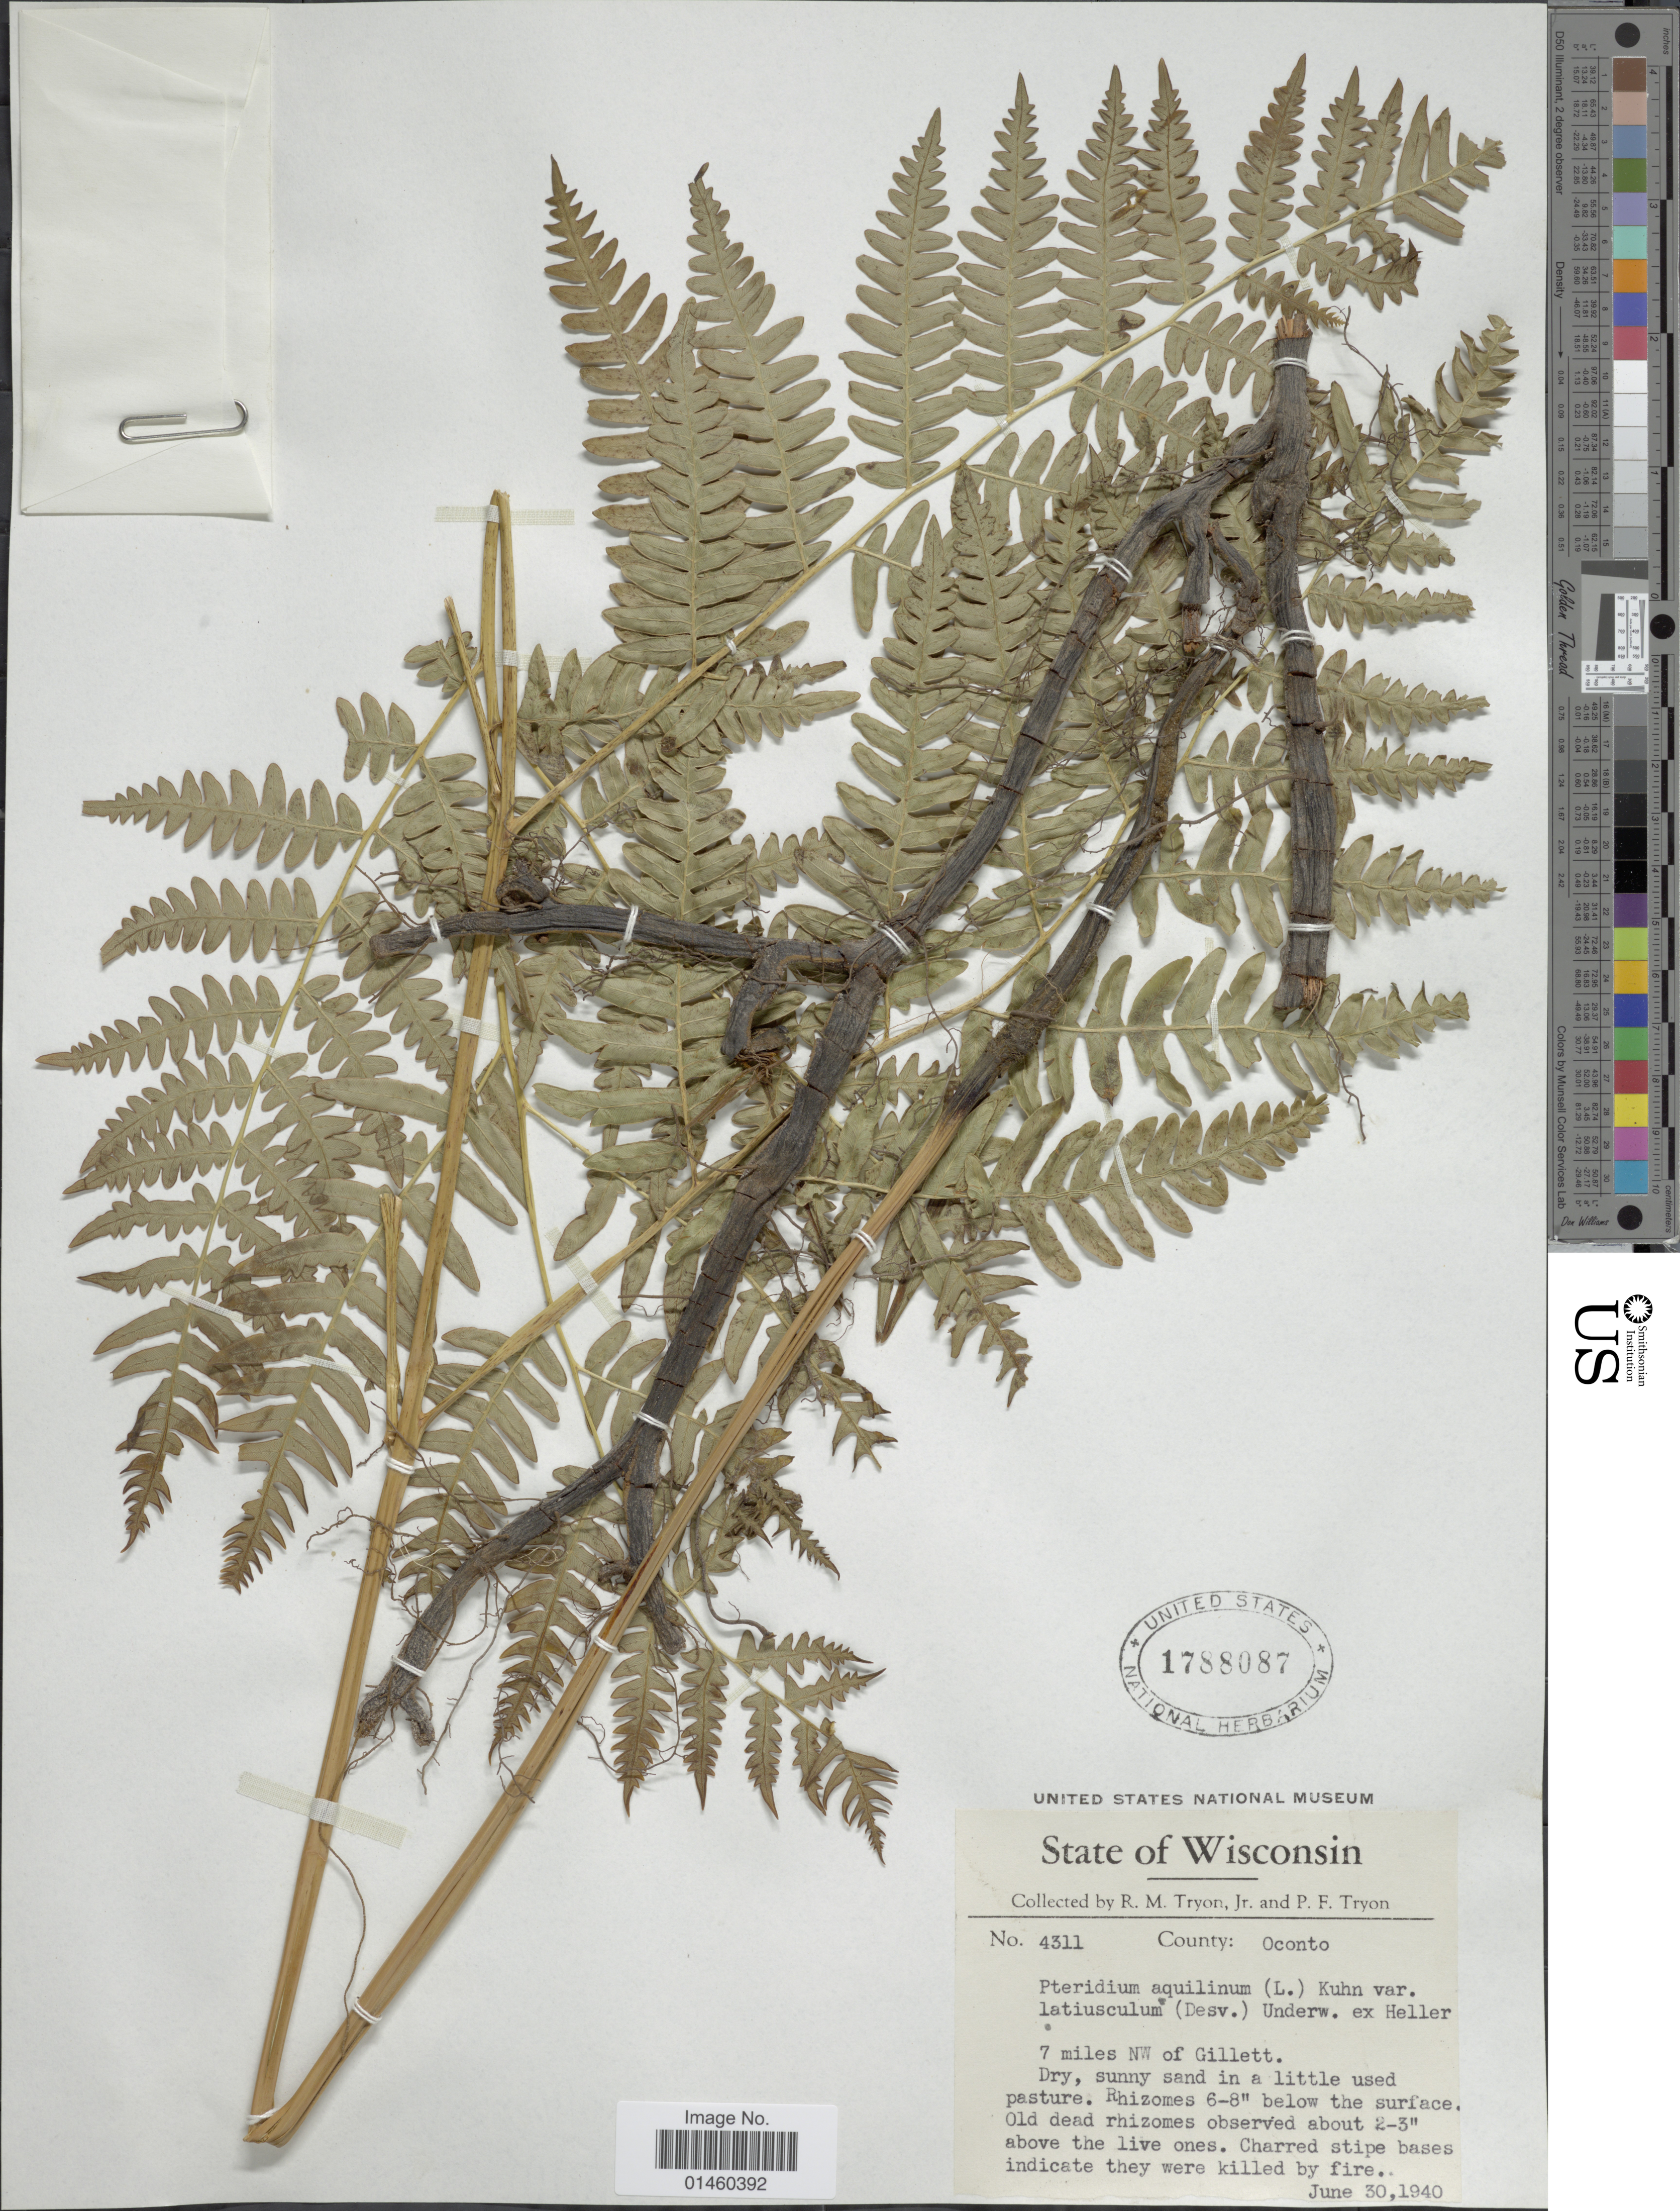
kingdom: Plantae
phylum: Tracheophyta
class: Polypodiopsida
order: Polypodiales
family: Dennstaedtiaceae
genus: Pteridium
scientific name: Pteridium aquilinum var. latiusculum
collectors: R. M. Tryon & P. Tryon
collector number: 4311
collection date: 1940-06-30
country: United States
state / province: Wisconsin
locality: County: Oconto, 7 miles NW of Gillett.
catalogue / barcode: US 1788087